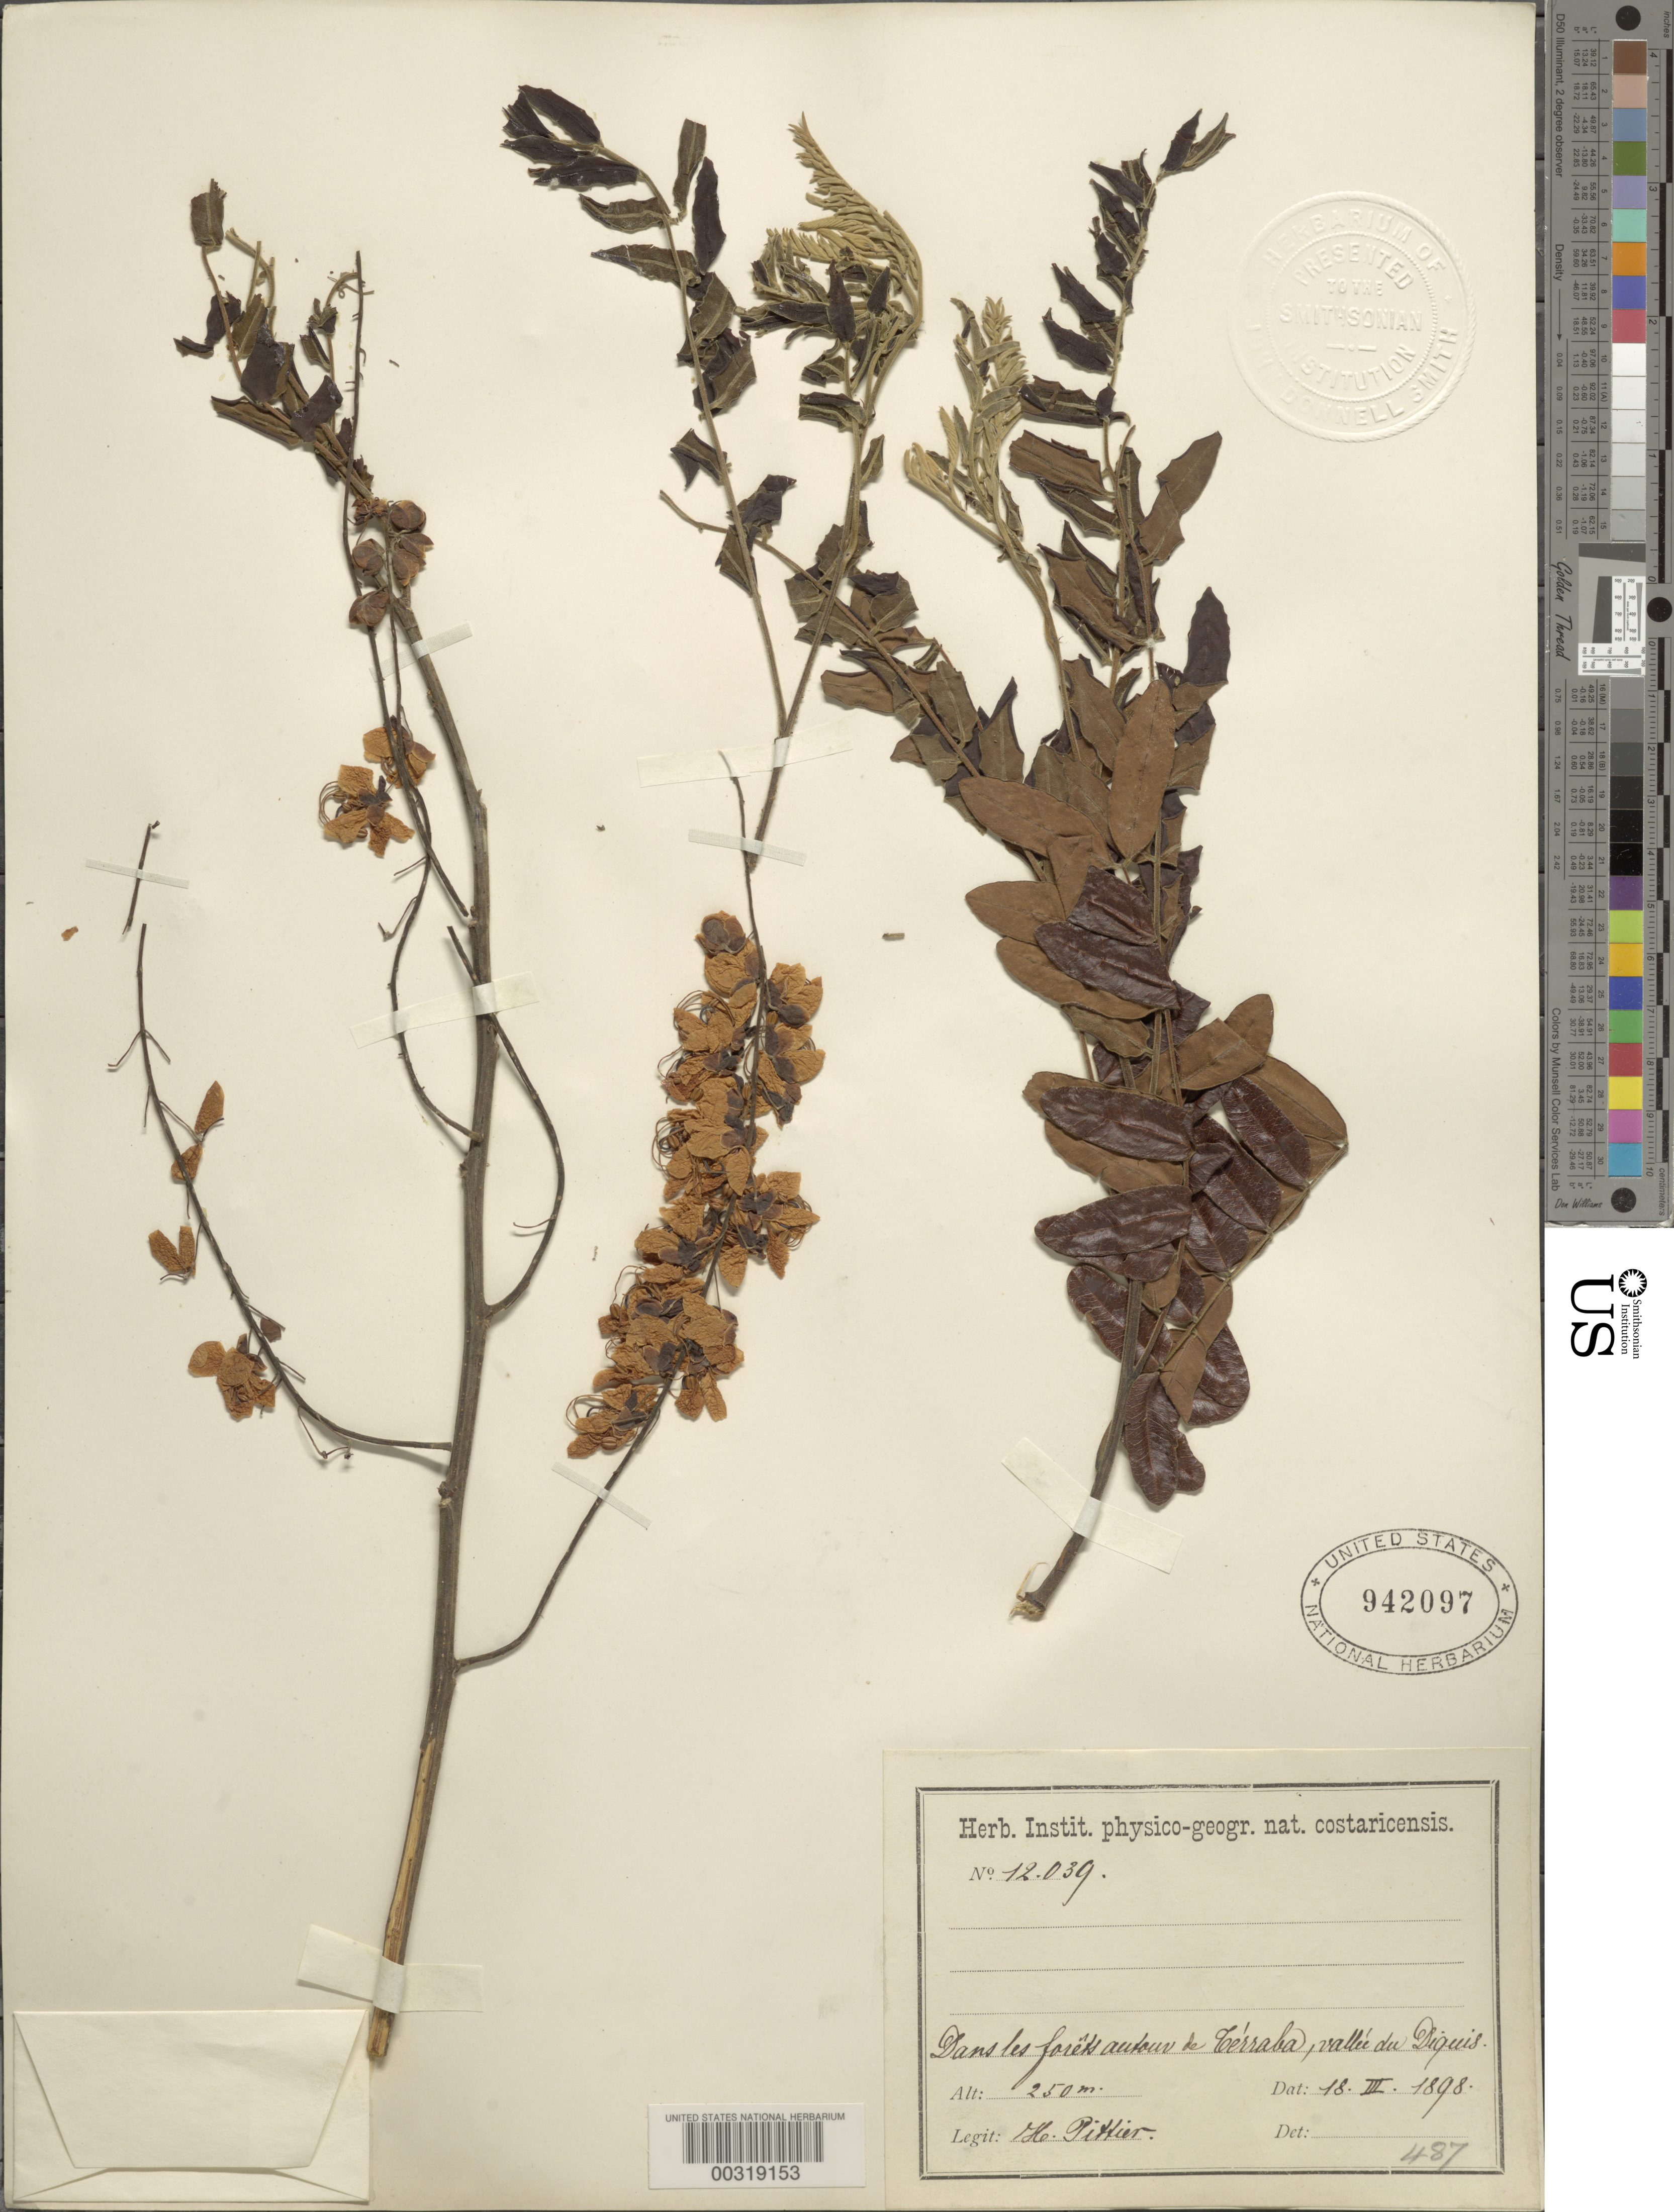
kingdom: Plantae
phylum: Tracheophyta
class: Magnoliopsida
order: Fabales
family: Fabaceae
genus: Cassia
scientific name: Cassia moschata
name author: Kunth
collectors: H. F. Pittier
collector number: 12039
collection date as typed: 18 Mar 1898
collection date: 1898-03-18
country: Costa Rica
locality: Cerraba, valley of Diquis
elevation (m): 250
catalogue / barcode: US 942097